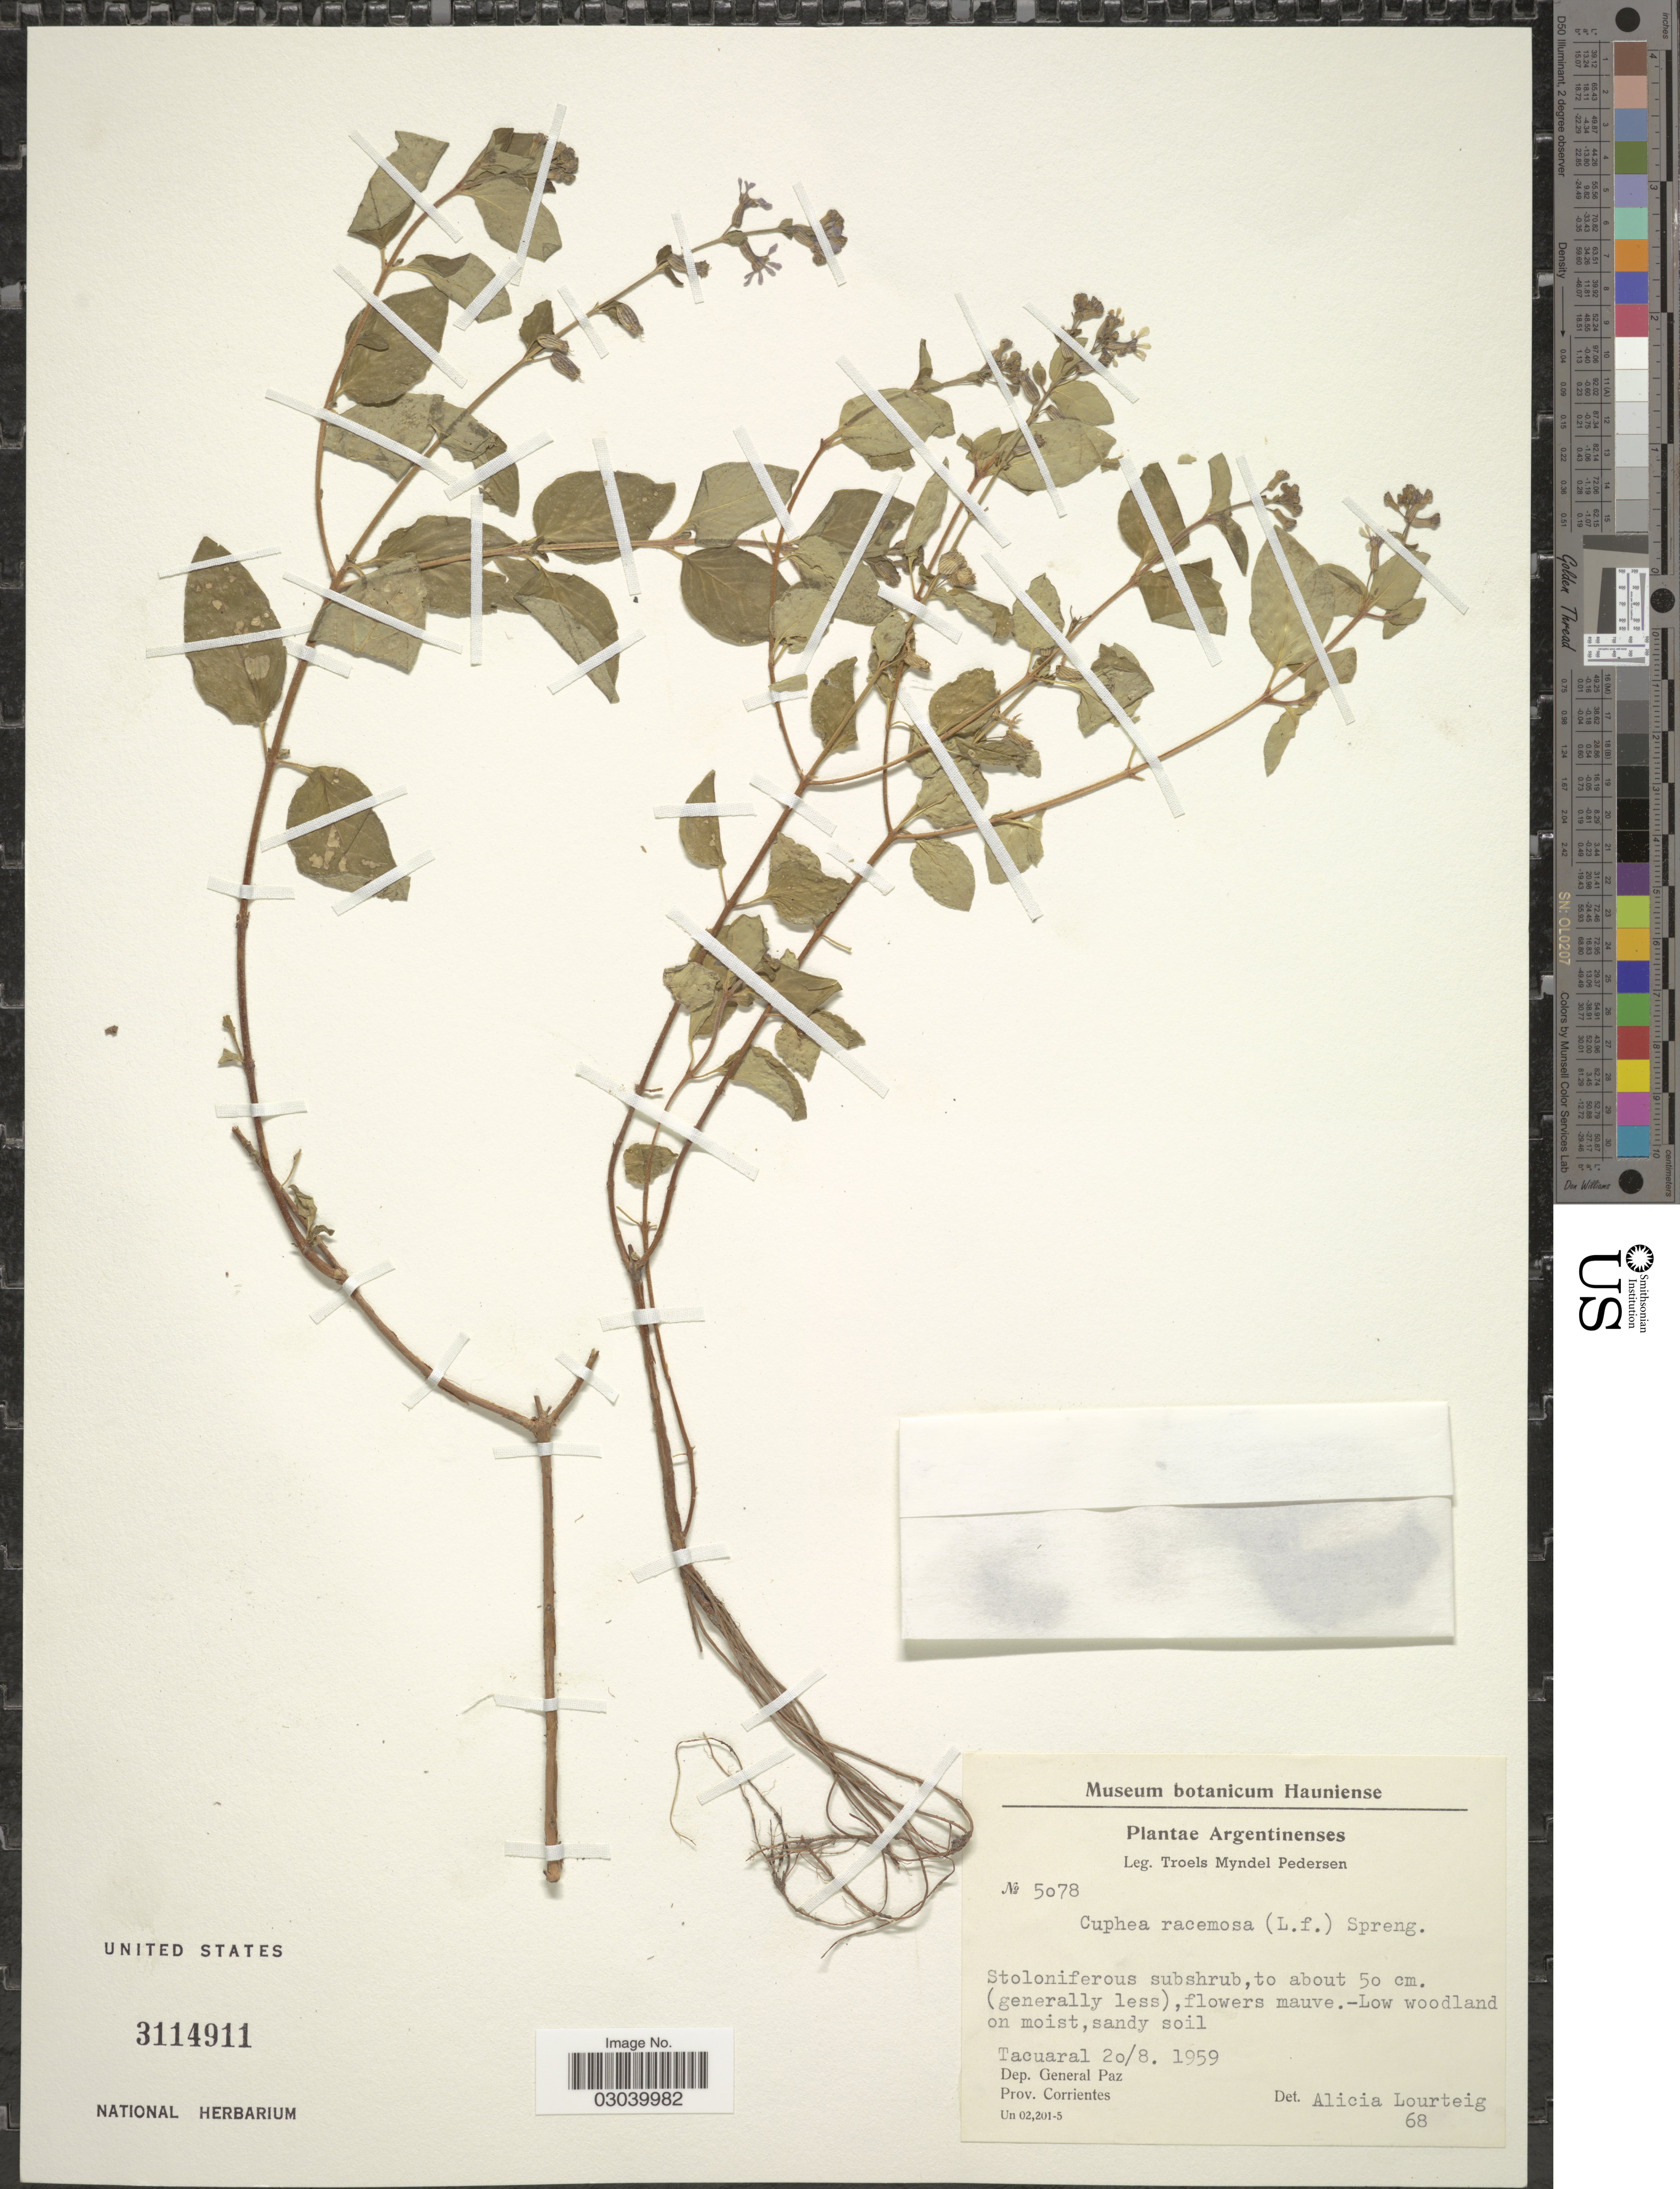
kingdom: Plantae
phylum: Tracheophyta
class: Magnoliopsida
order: Myrtales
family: Lythraceae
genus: Cuphea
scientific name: Cuphea racemosa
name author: (L. f.) Spreng.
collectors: T. Pederson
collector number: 5078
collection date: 1959-08-20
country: Argentina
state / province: Corrientes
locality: Tacuaral, Dep. General Paz, Prov. Corrientes.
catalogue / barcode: US 3114911